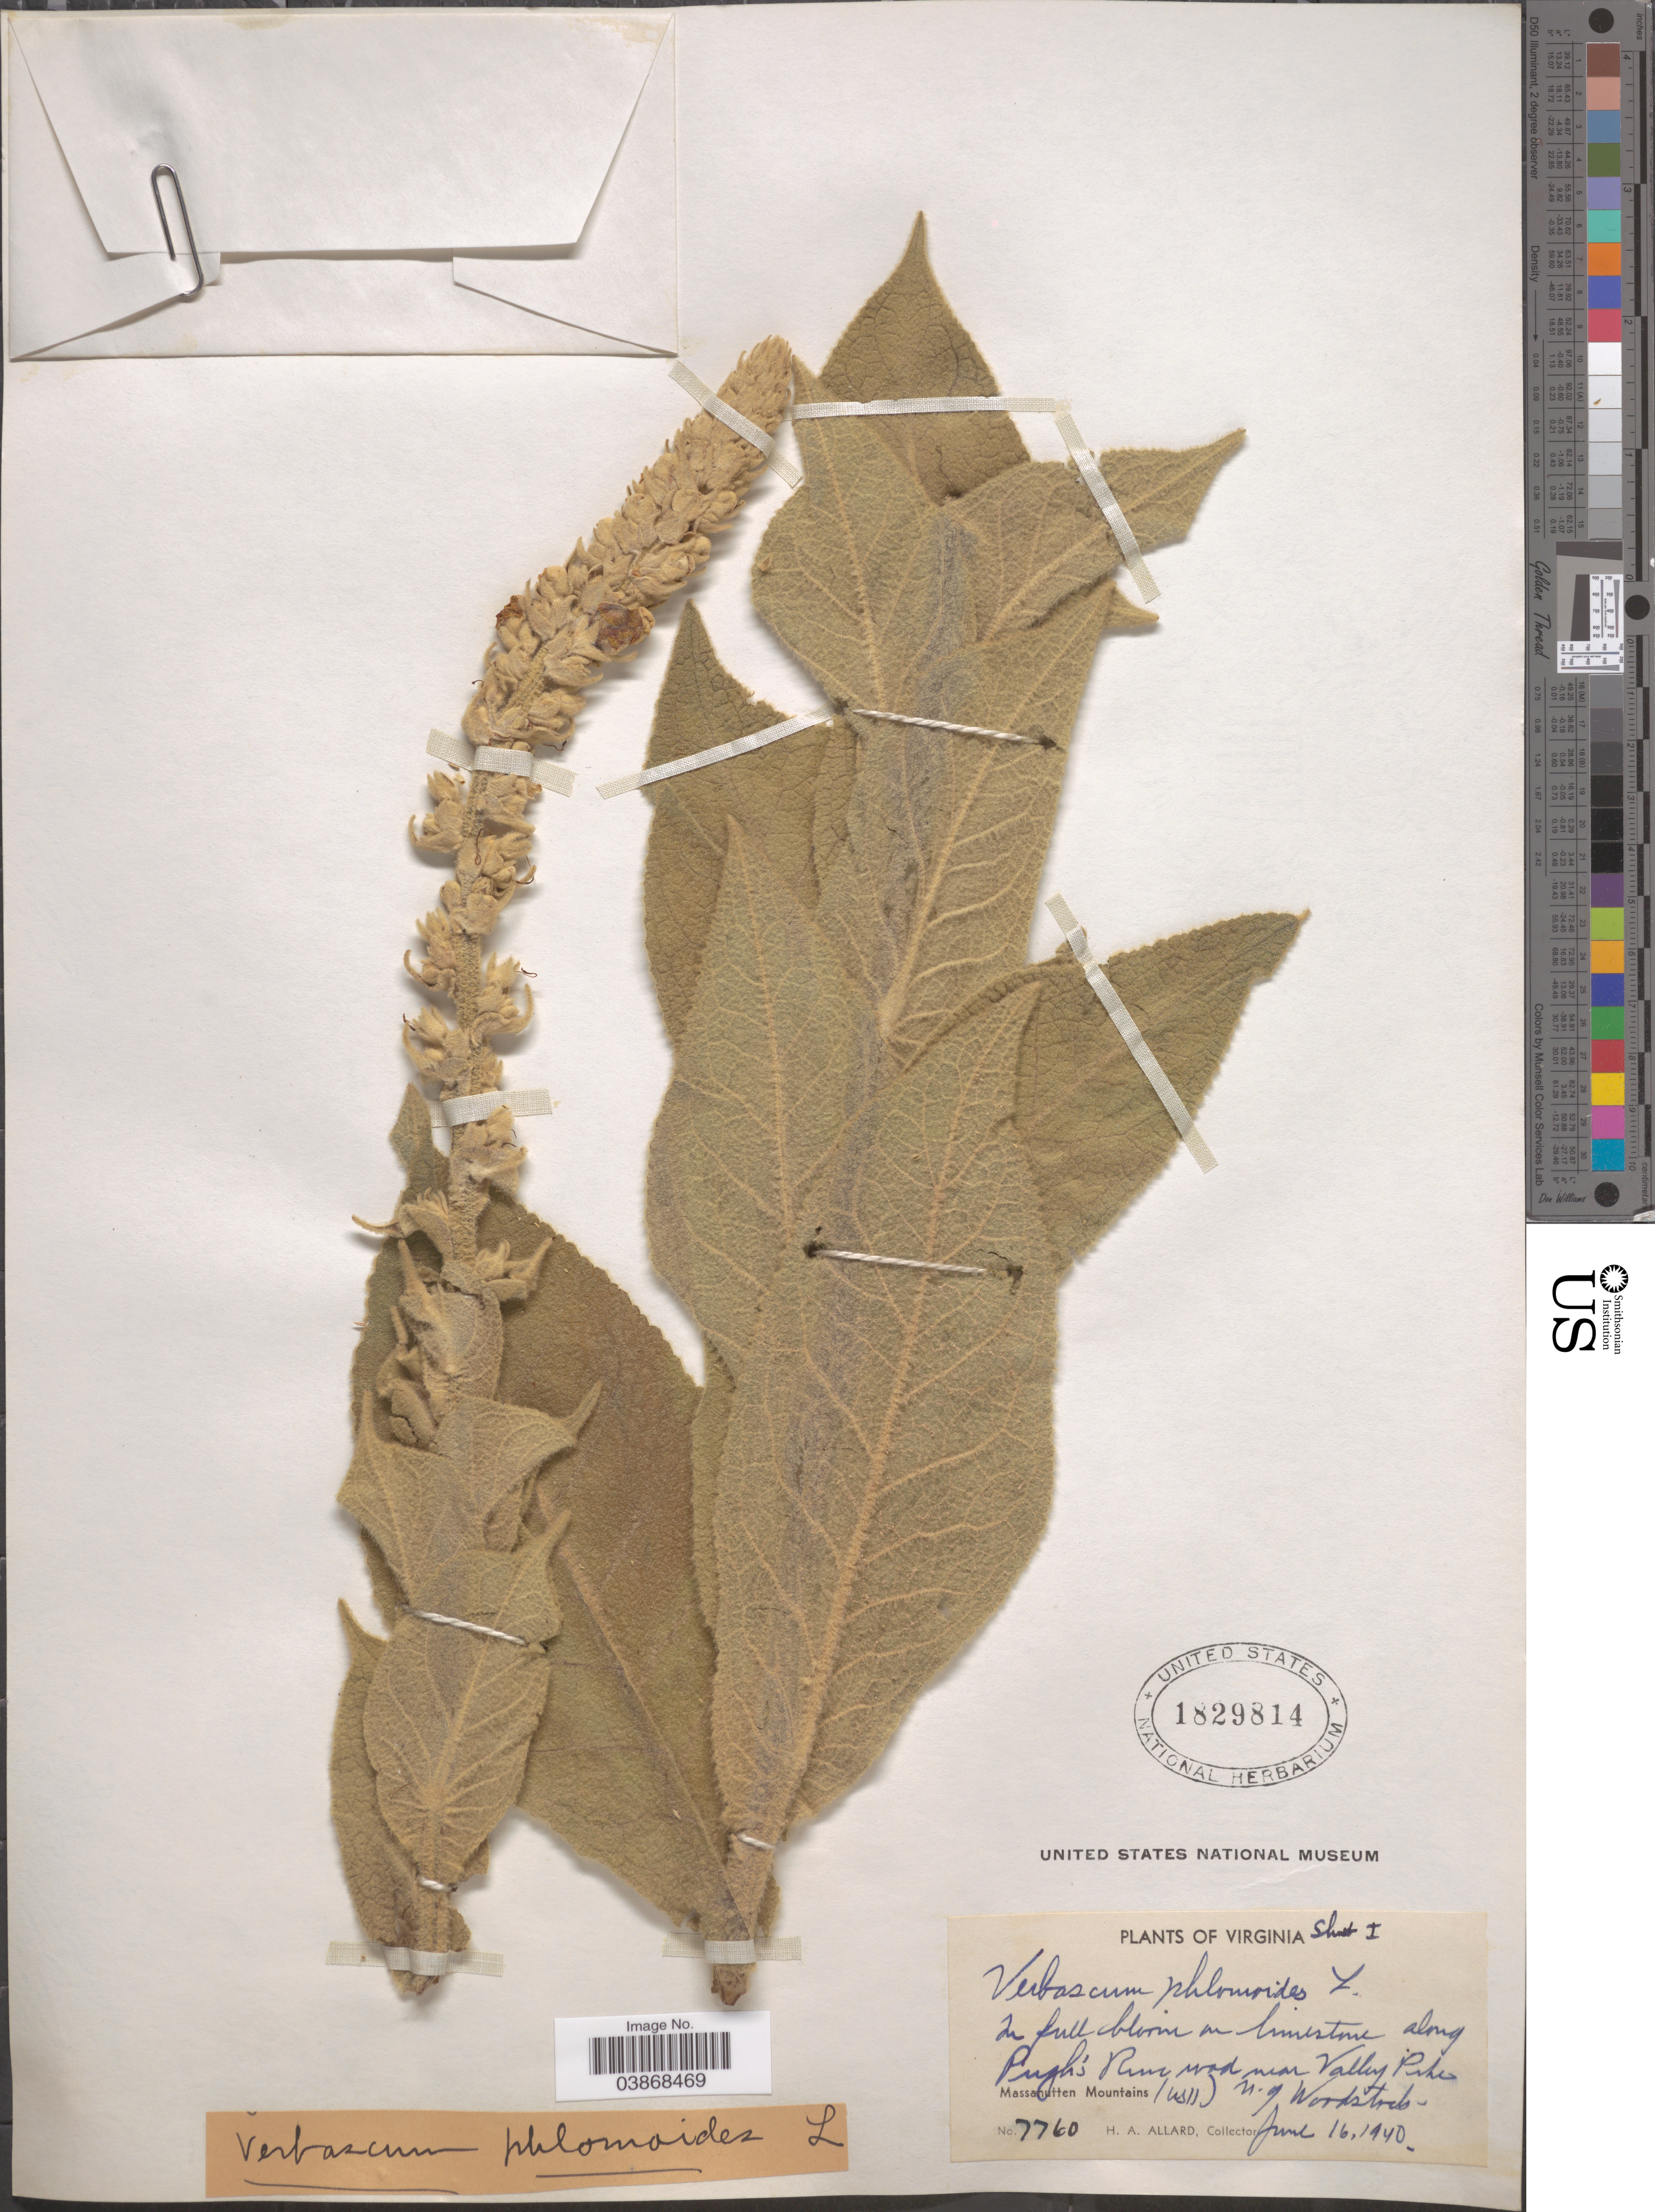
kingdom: Plantae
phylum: Tracheophyta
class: Magnoliopsida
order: Lamiales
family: Scrophulariaceae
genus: Verbascum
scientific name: Verbascum phlomoides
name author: L.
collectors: H. A. Allard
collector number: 7760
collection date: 1940-06-16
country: United States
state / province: Virginia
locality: On limestone along Pugh's Run road near Valley Pike n. of Woodstock. Massanutten Mountains.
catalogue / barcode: US 1829814